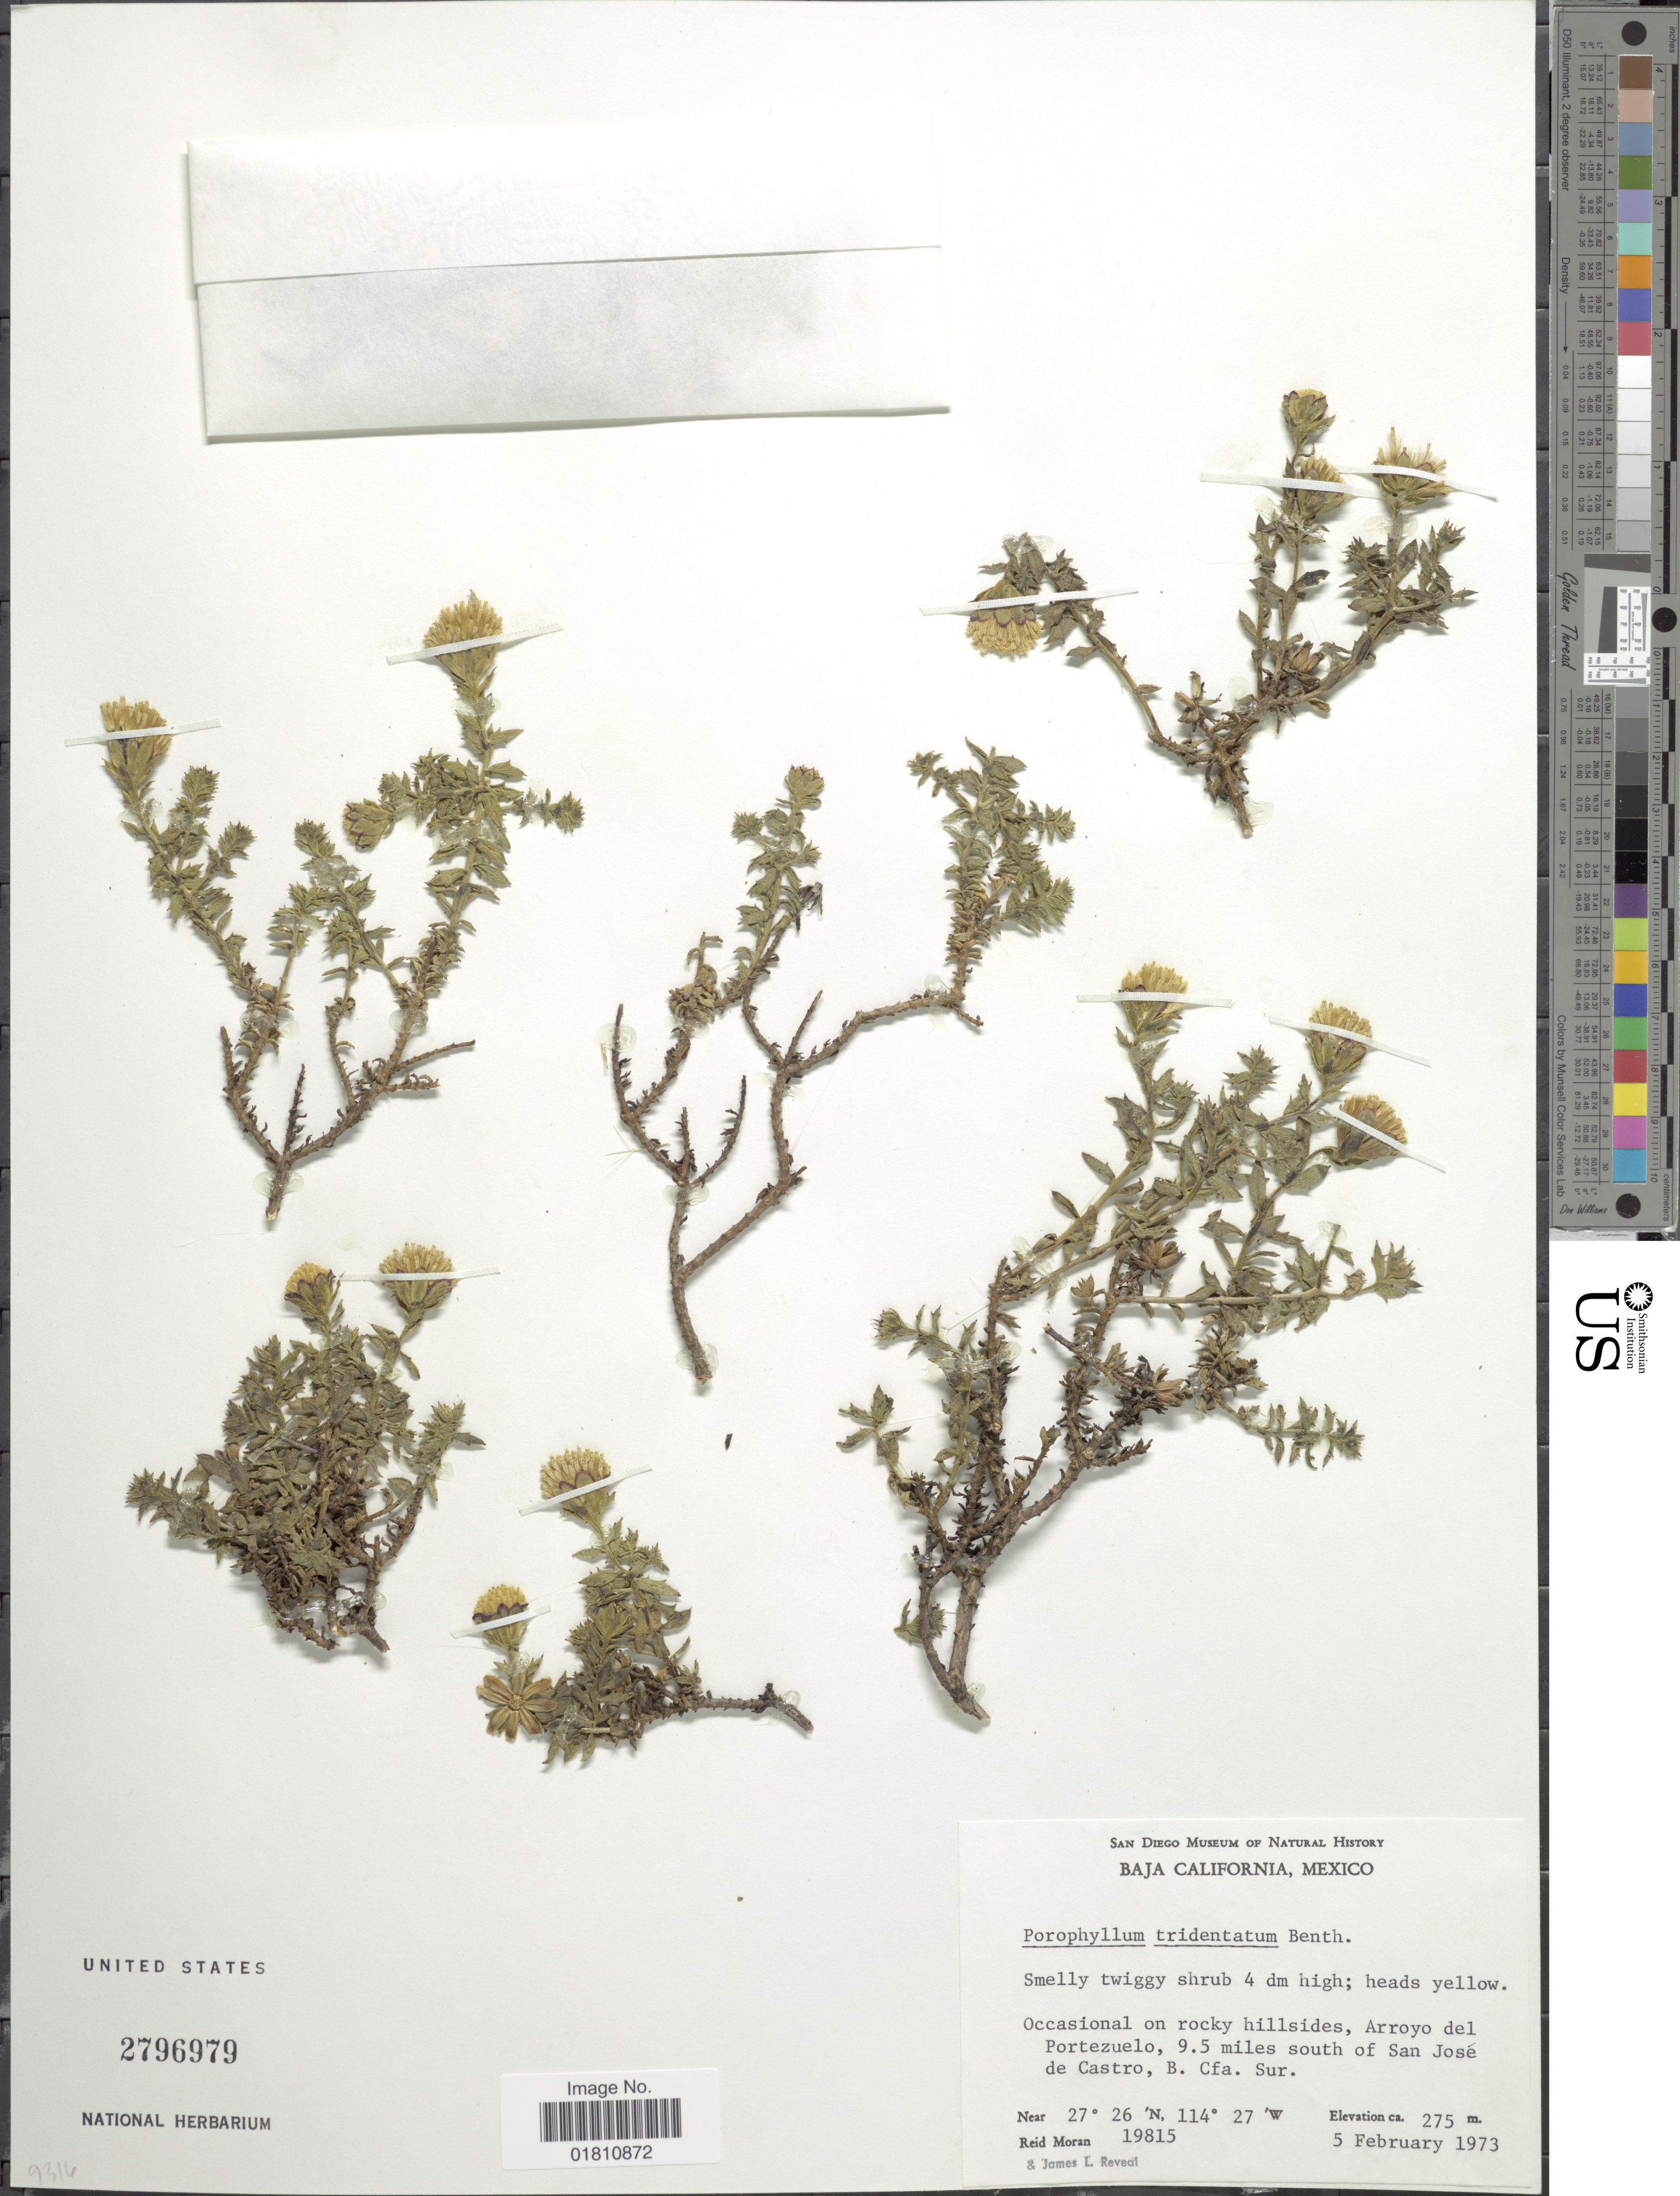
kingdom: Plantae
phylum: Tracheophyta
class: Magnoliopsida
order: Asterales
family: Asteraceae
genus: Bajacalia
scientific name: Bajacalia moranii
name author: B.L. Turner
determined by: Anzuinelli, M.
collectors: R. V. Moran & J. L. Reveal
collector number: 19815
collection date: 1973-02-05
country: Mexico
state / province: Baja California Sur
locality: Occasional on rocky hillsides, Arroyo del Portezuelo, 9.5 miles south of San José de Castro.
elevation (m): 275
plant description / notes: Paratype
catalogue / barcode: US 2796979